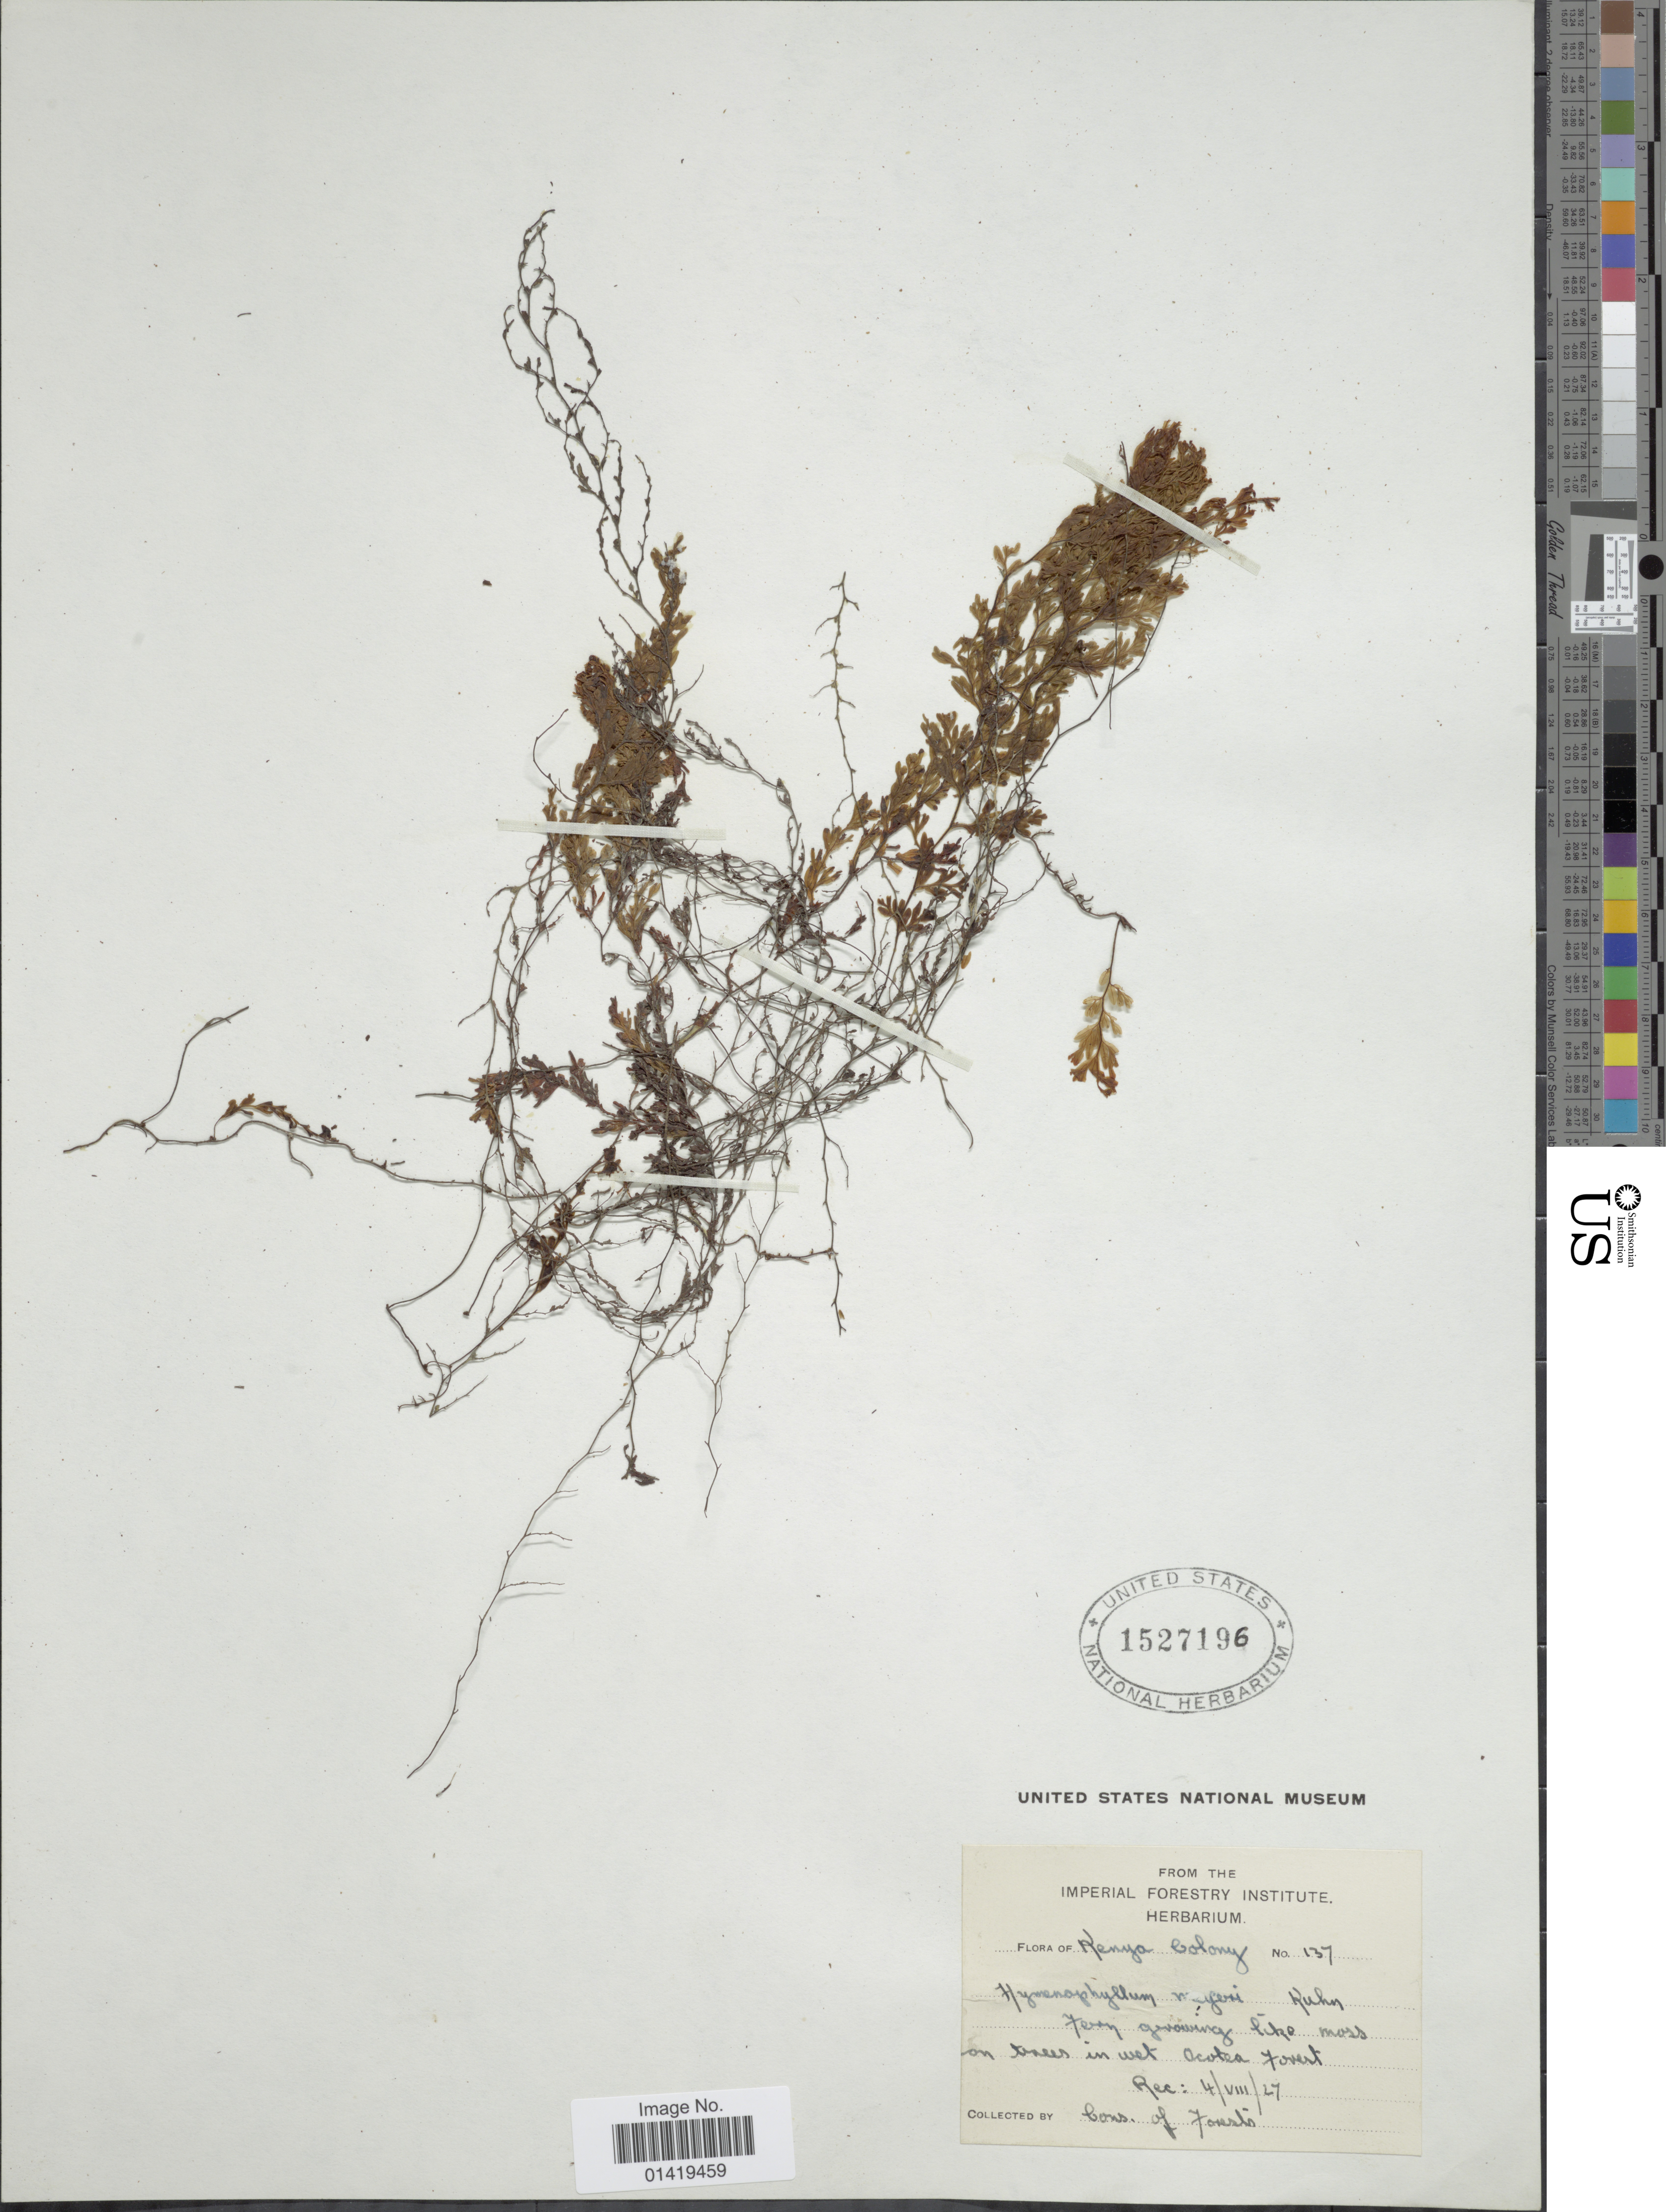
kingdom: Plantae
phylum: Tracheophyta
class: Polypodiopsida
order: Hymenophyllales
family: Hymenophyllaceae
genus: Hymenophyllum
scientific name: Hymenophyllum kuhnii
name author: C. Chr.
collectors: Cons. of Forests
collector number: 137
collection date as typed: Transcribed d/m/y: 4/8/27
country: Kenya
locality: Kenya Colony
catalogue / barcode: US 1527196